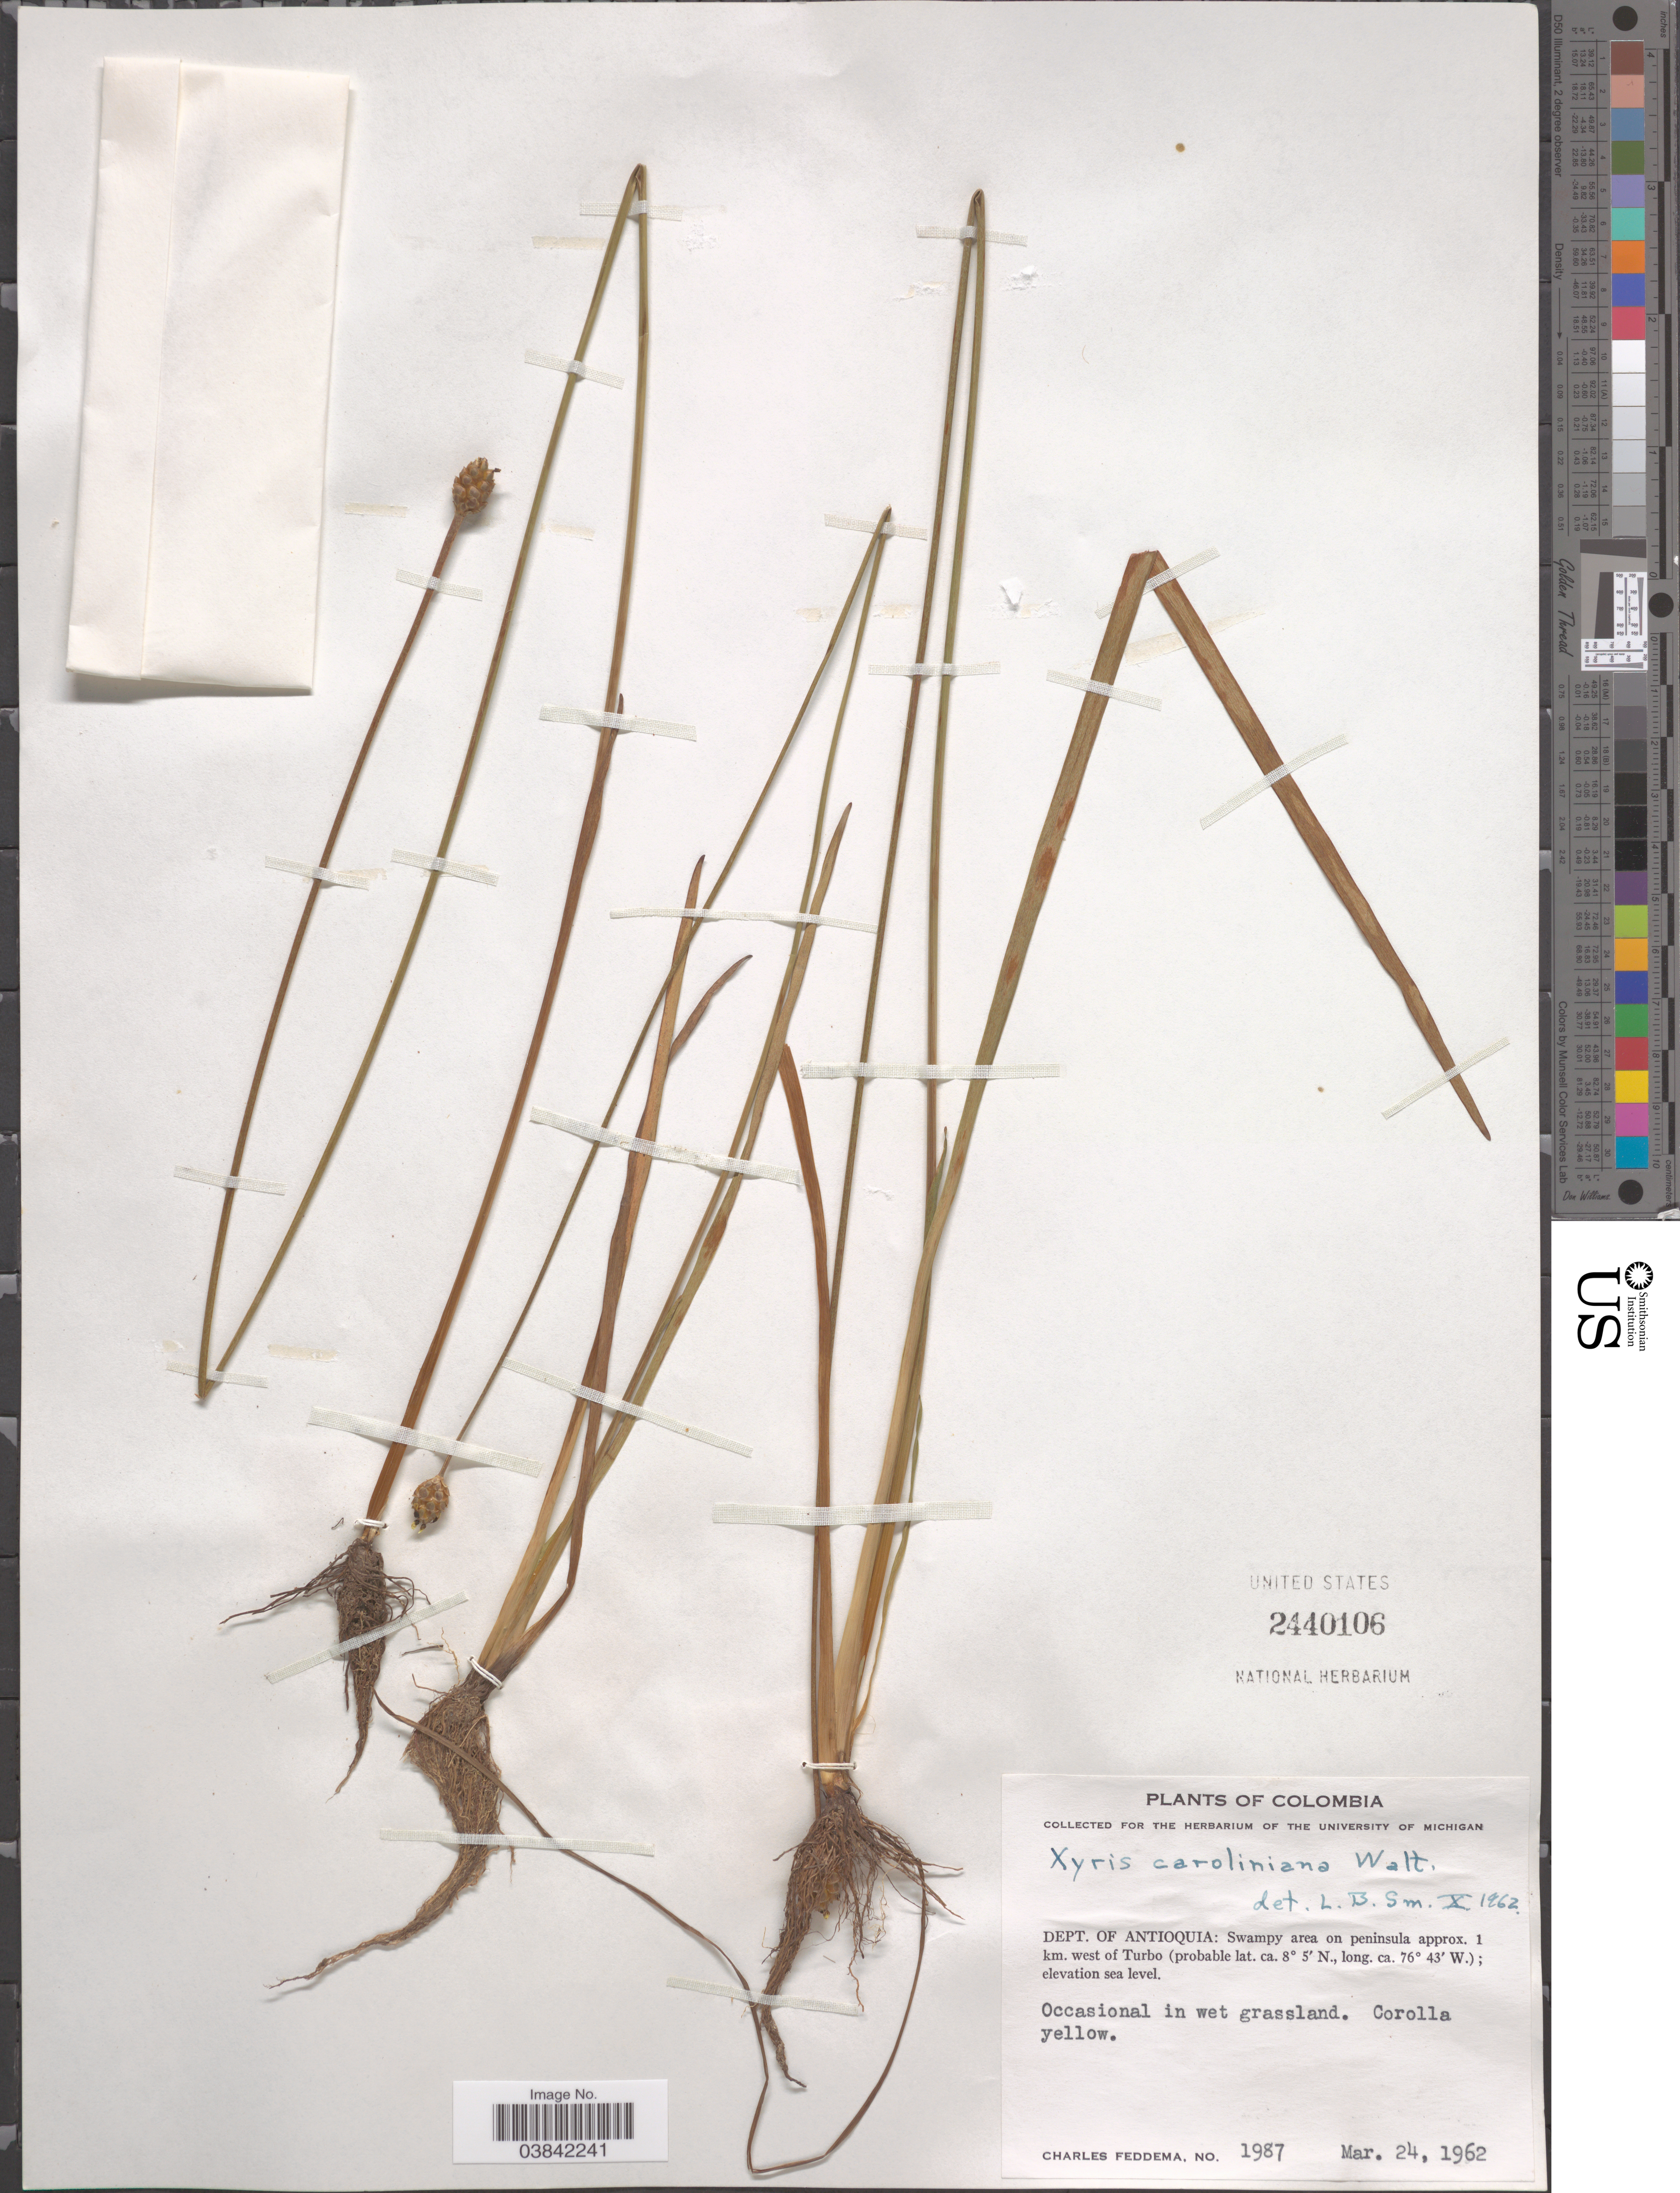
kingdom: Plantae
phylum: Tracheophyta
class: Liliopsida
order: Poales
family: Xyridaceae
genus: Xyris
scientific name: Xyris jupicai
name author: Rich.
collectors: C. Feddema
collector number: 1987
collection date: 1962-03-24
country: Colombia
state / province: Antioquia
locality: Dept. of Antioquia: Swampy area on peninsula approx. 1 km. west of Turbo.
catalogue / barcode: US 2440106